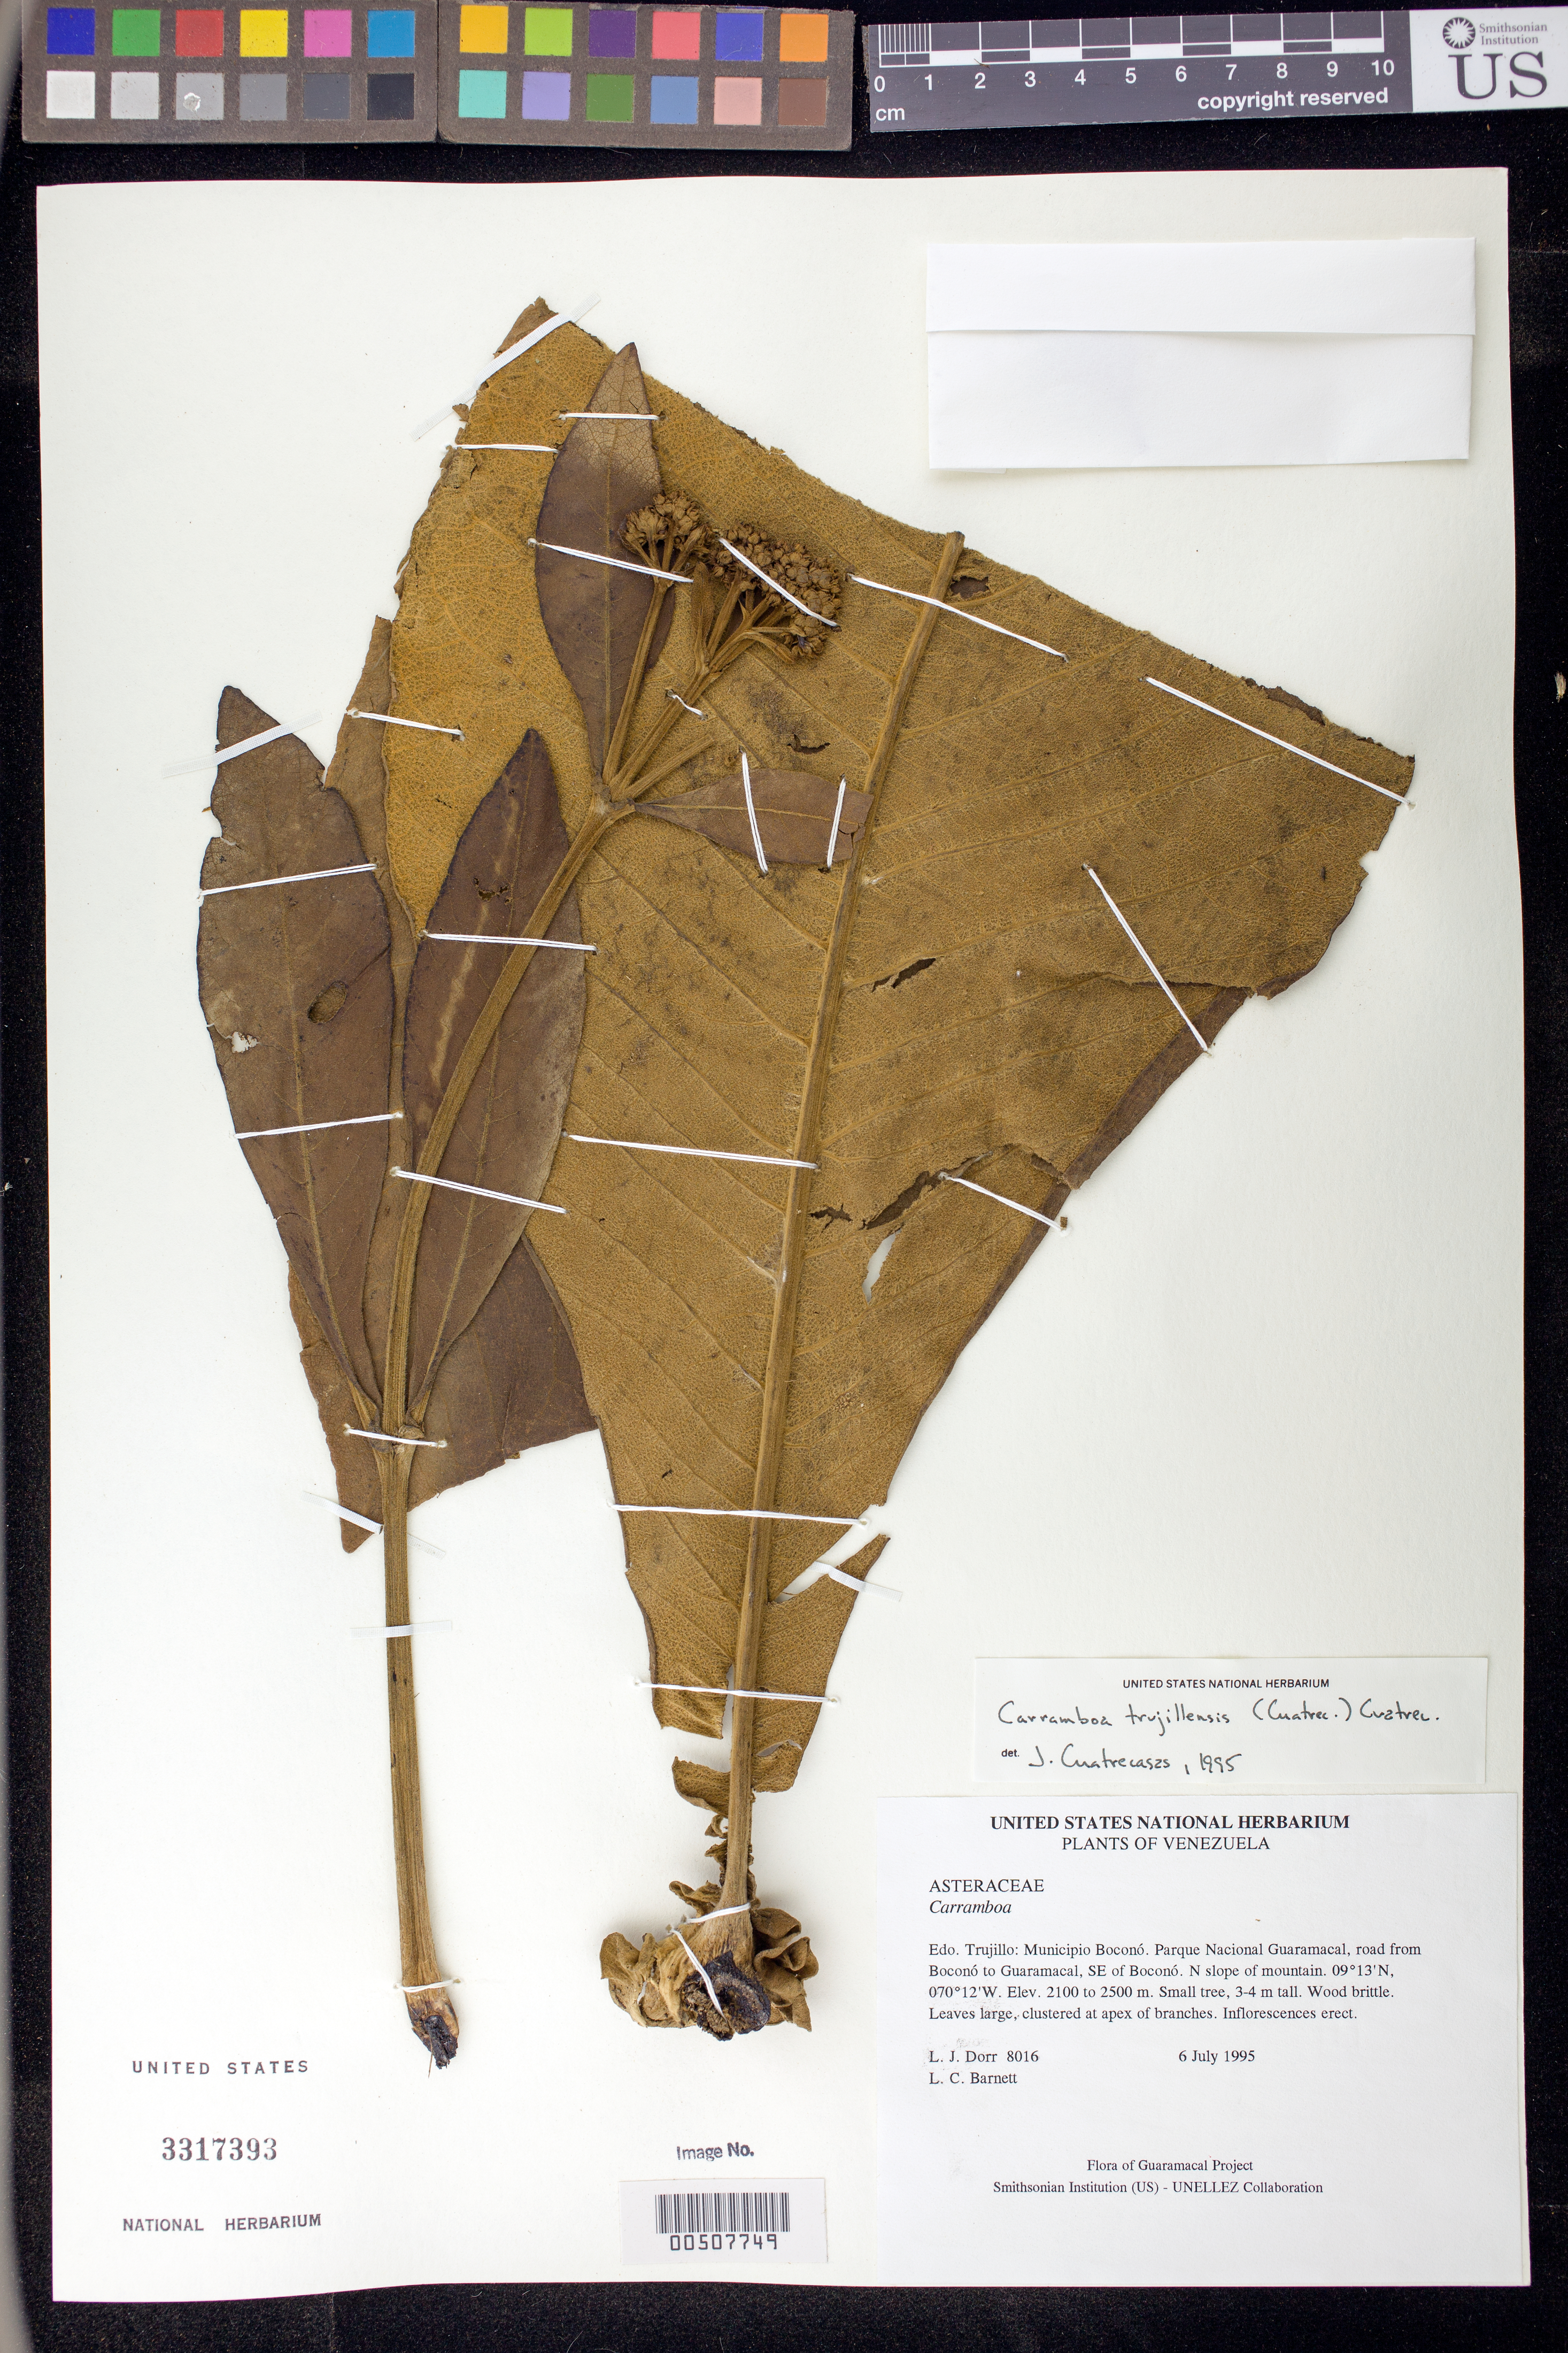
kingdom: Plantae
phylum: Tracheophyta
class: Magnoliopsida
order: Asterales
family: Asteraceae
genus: Carramboa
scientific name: Carramboa trujillensis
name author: (Cuatrec.) Cuatrec.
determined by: Cuatrecasas, J.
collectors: L. J. Dorr & L. C. Barnett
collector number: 8016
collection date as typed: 06 Jul 1995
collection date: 1995-07-06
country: Venezuela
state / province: Trujillo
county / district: Boconó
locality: Parque Nacional Guaramacal, road from Boconó to Guaramacal, SE of Boconó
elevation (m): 2100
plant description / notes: PORT, US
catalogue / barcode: US 3317393